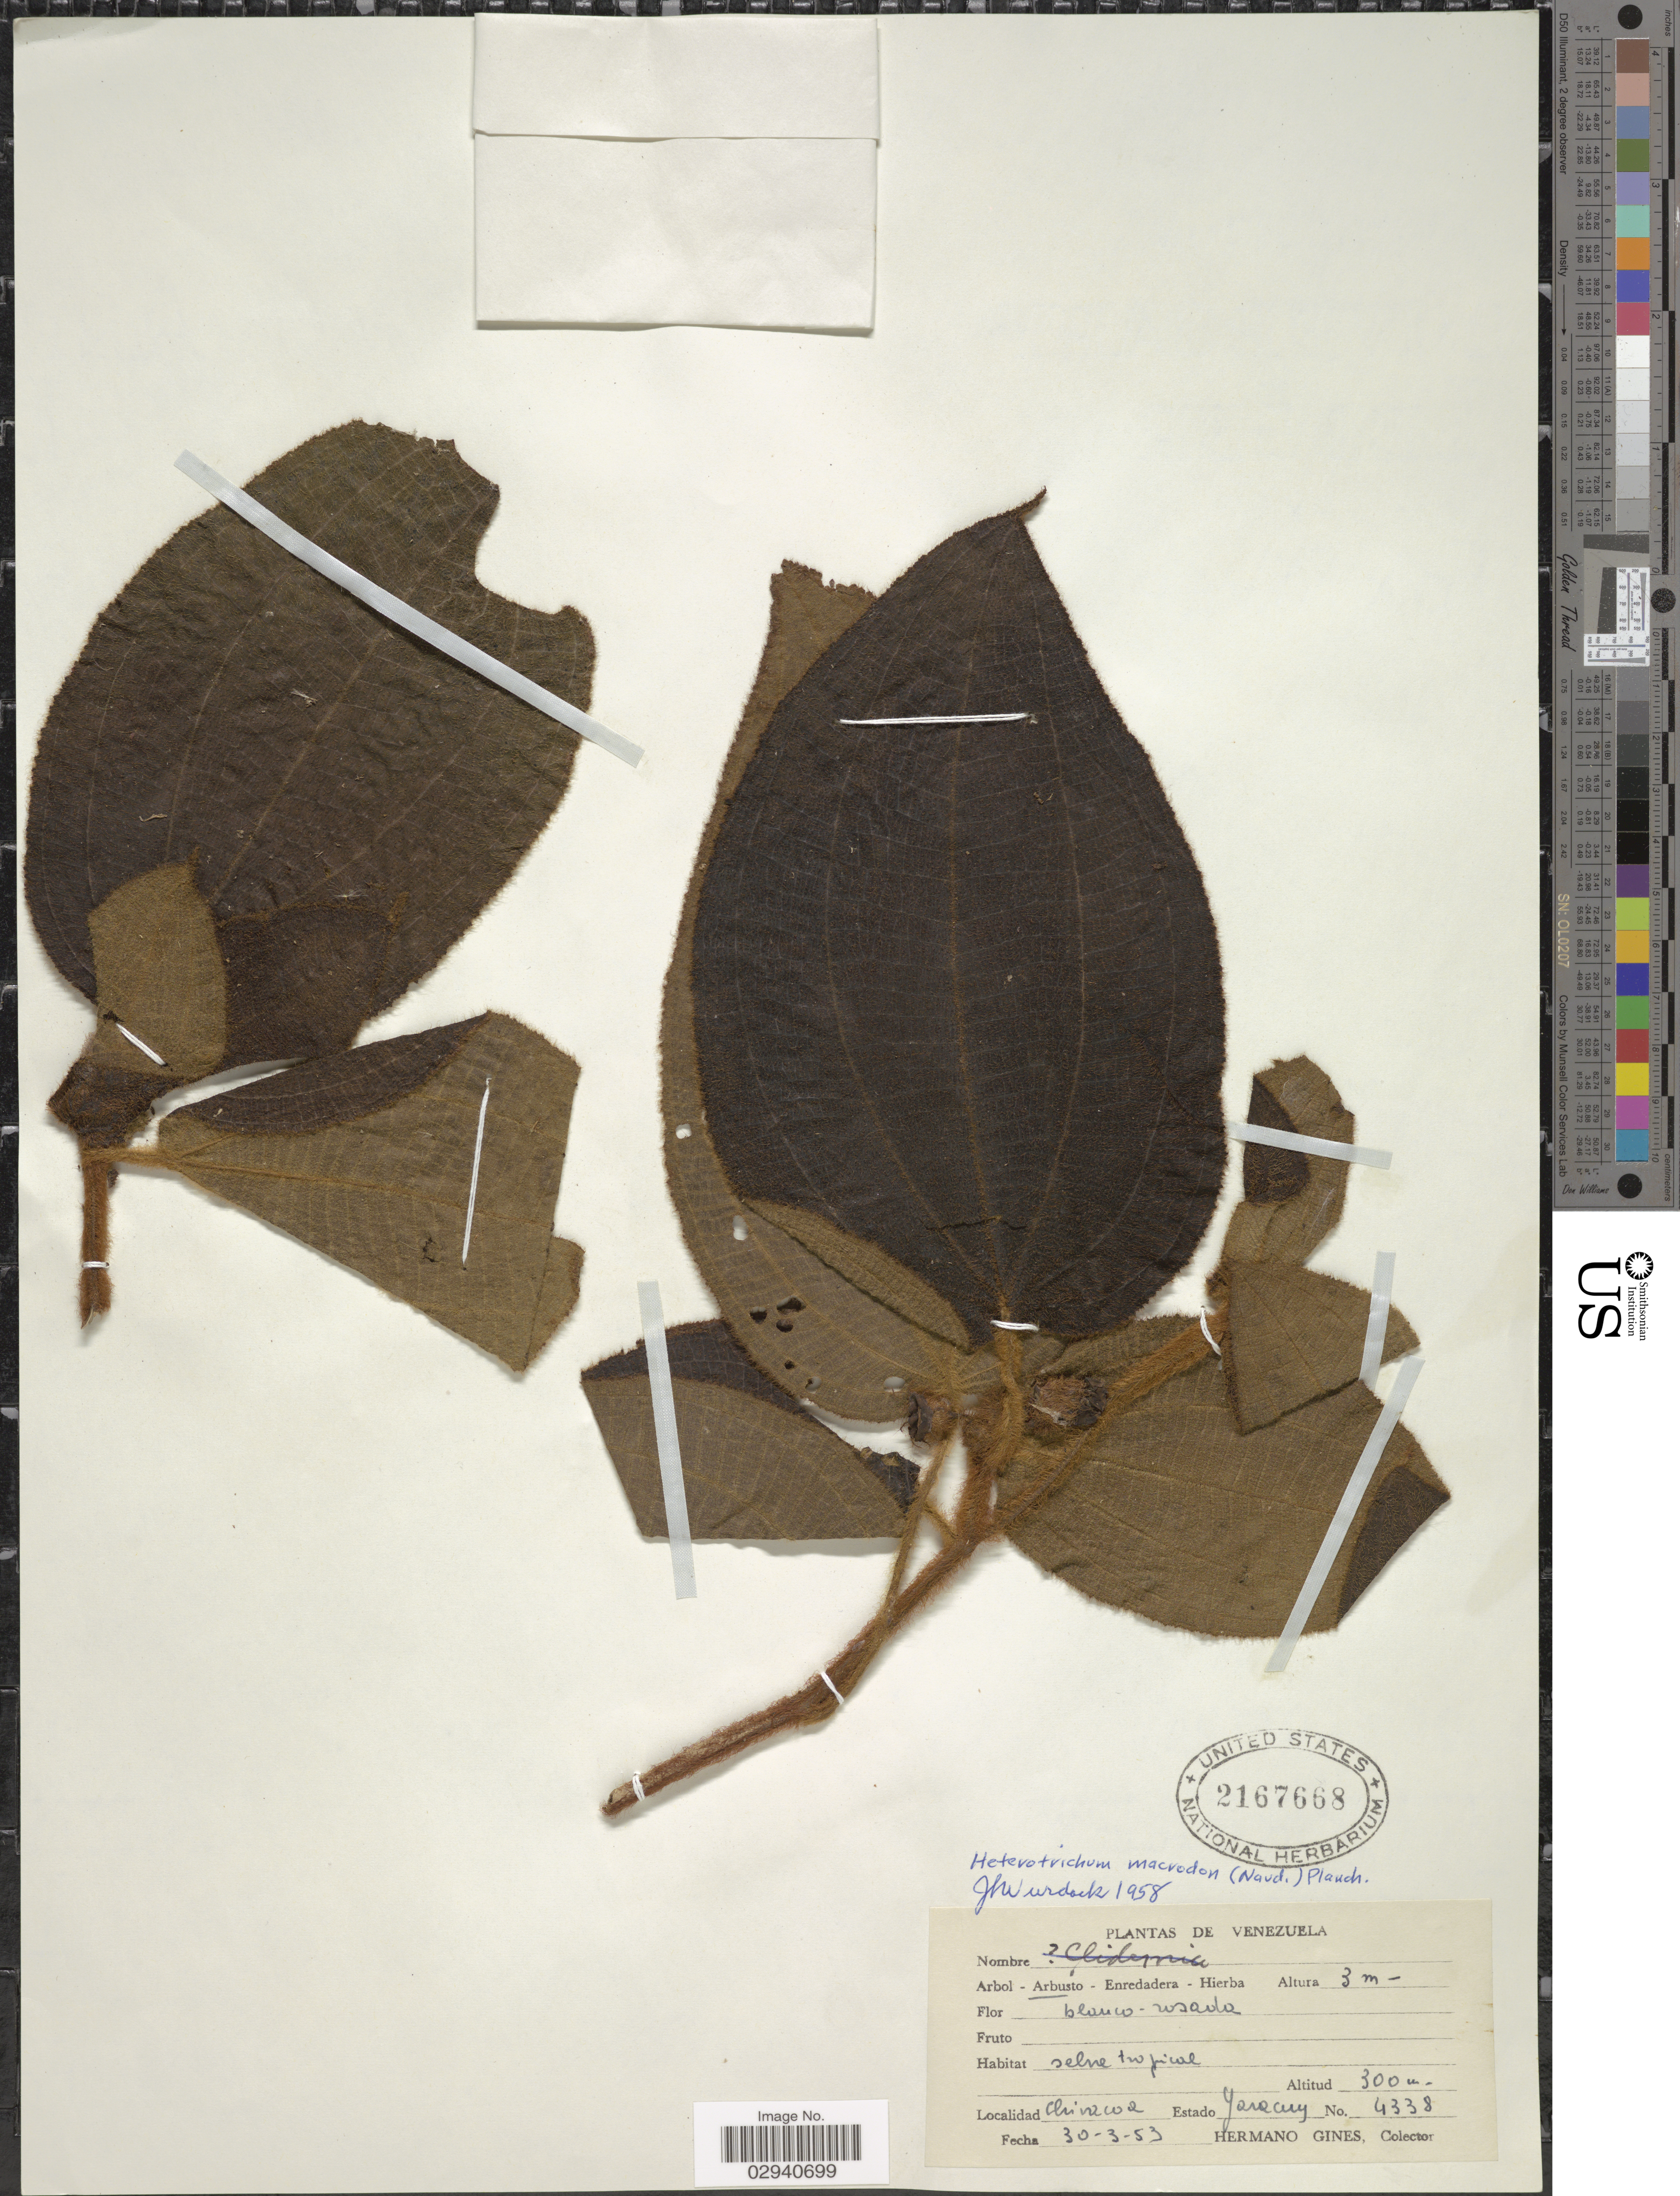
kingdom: Plantae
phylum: Tracheophyta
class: Magnoliopsida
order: Myrtales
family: Melastomataceae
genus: Miconia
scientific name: Miconia macrodon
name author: (Naudin) Wurdack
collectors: Bro. Gines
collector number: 4338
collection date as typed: Transcribed d/m/y: 30/3/53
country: Venezuela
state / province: Yaracuy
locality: Chivacoa.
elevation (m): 300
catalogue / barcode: US 2167668